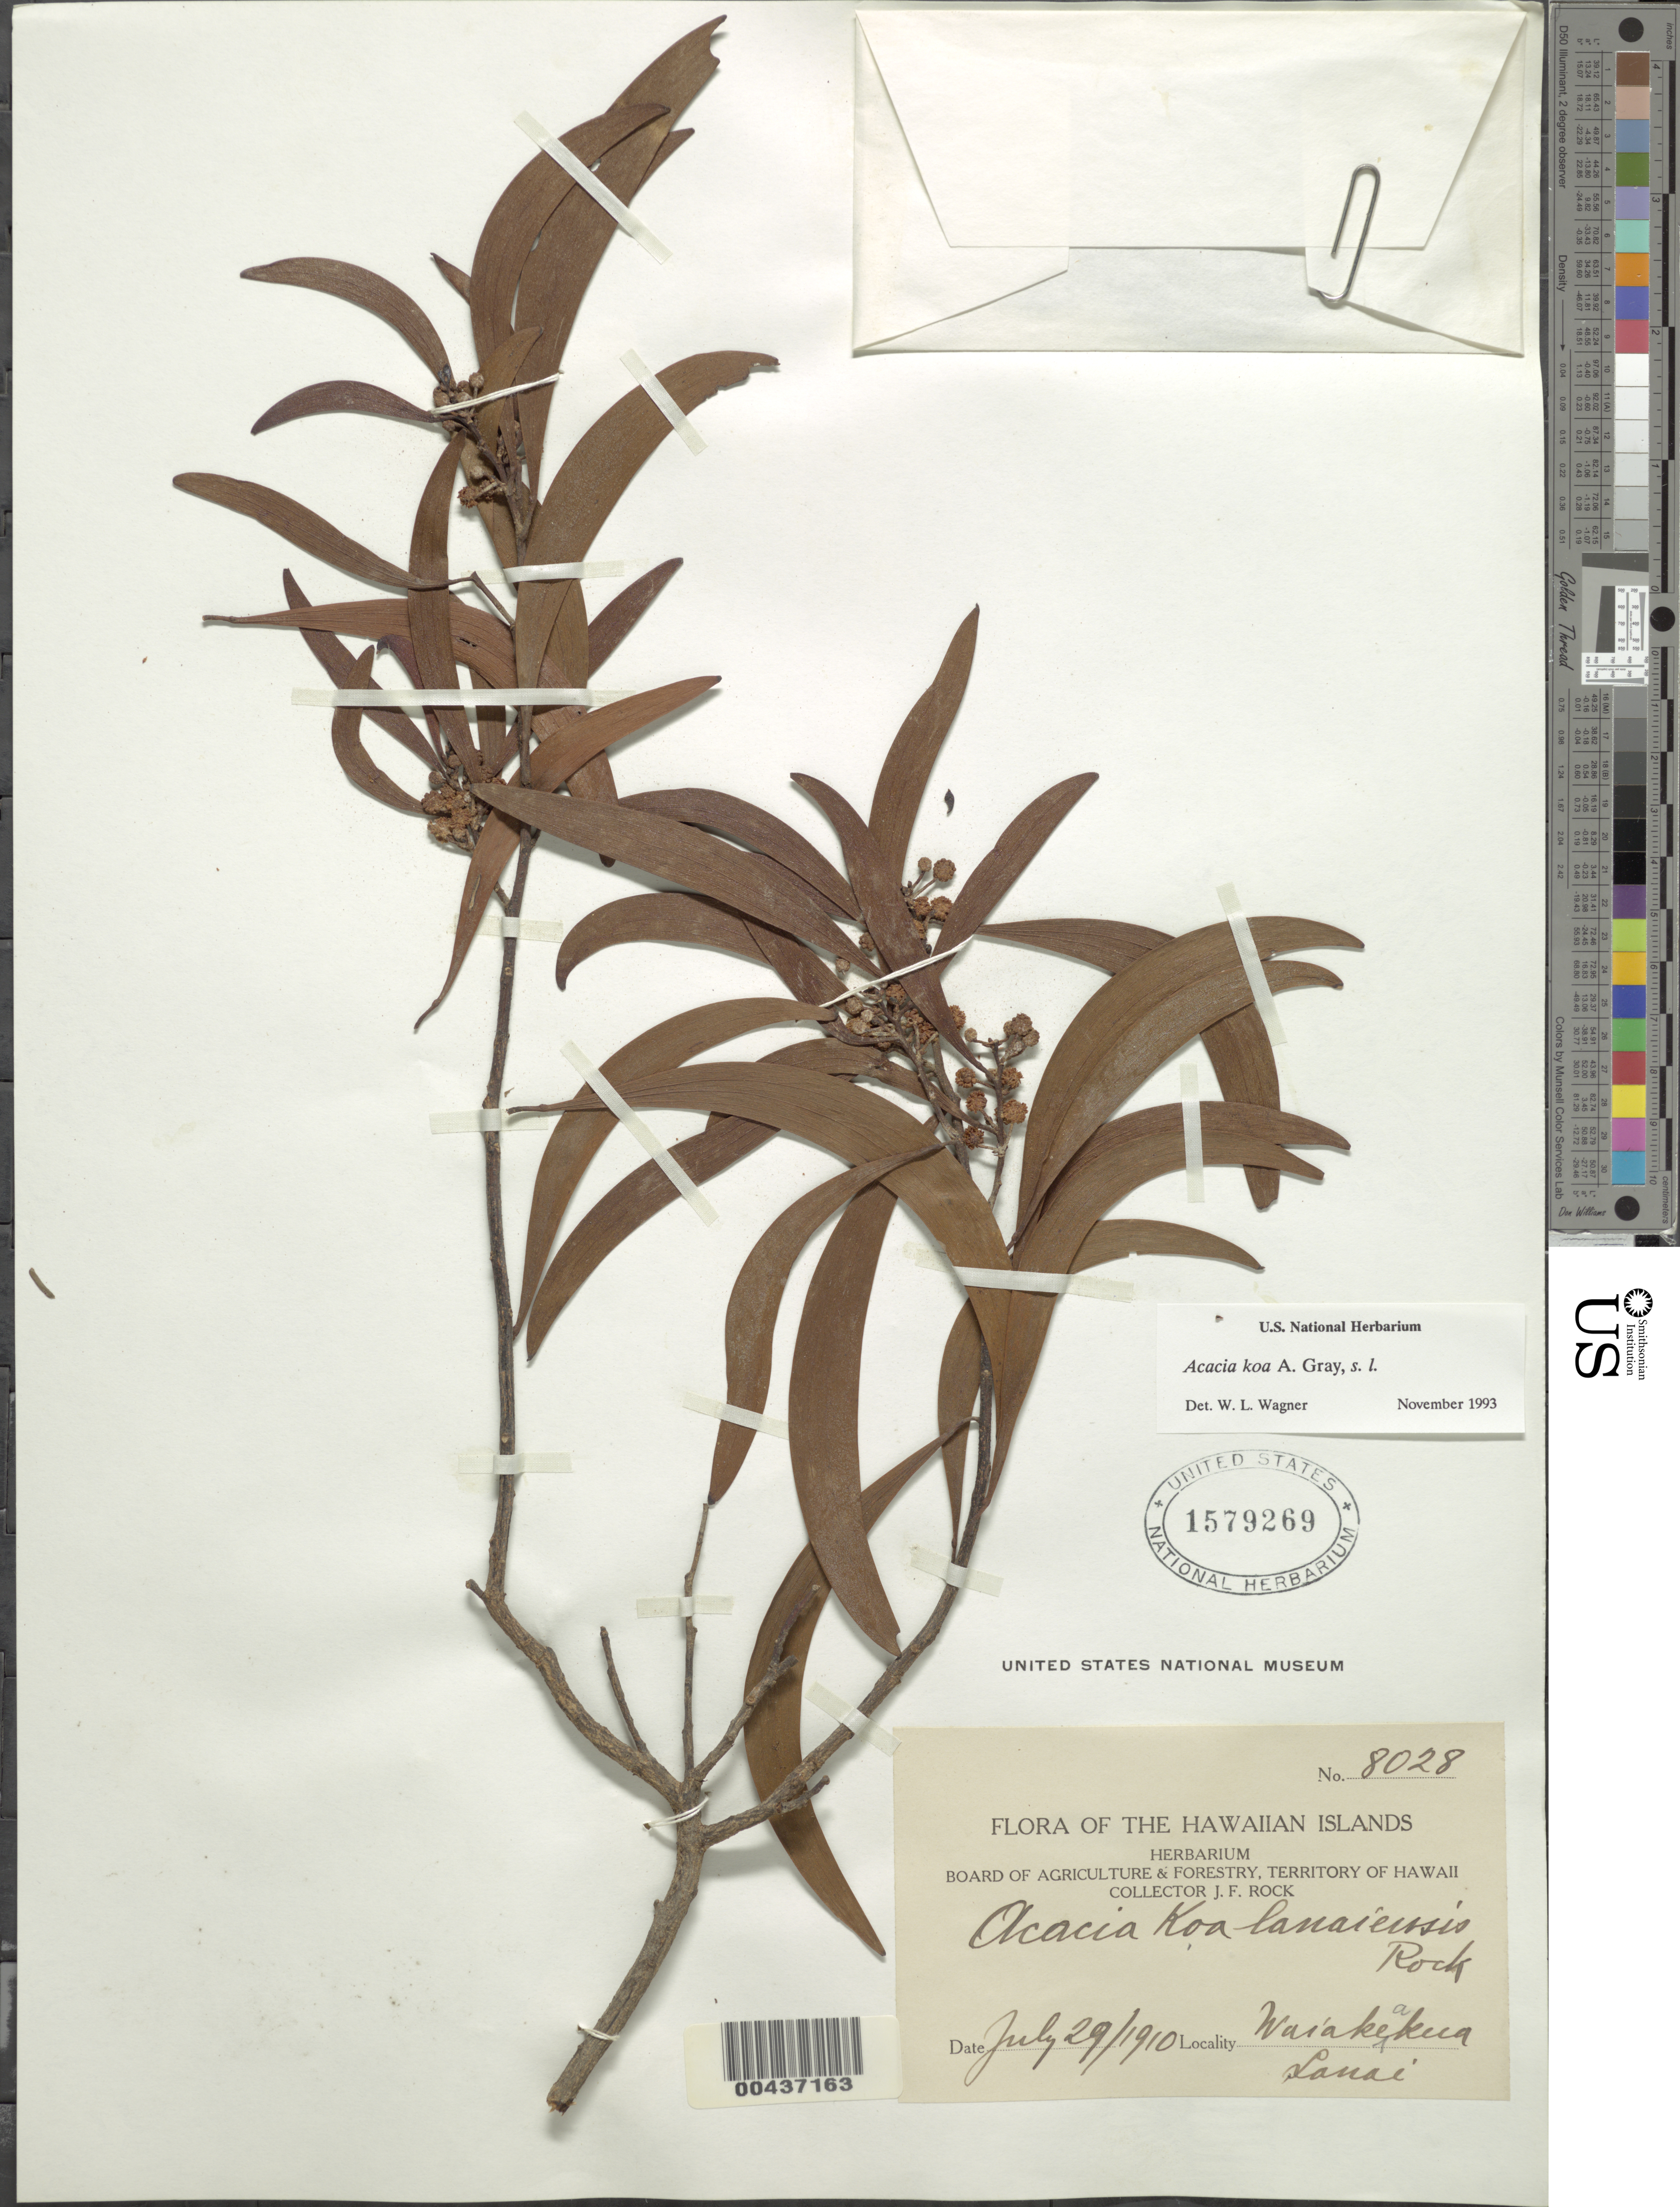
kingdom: Plantae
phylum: Tracheophyta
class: Magnoliopsida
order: Fabales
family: Fabaceae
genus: Acacia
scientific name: Acacia koa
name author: A. Gray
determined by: Wagner, W. L., (BOT), Smithsonian Institution - National Museum of Natural History (UNITED STATES)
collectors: J. F. Rock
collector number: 8028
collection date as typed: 29 Jul 1910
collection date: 1910-07-29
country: United States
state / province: Hawaii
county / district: Maui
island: Lana'i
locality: Waiakeakua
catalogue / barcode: US 1579269